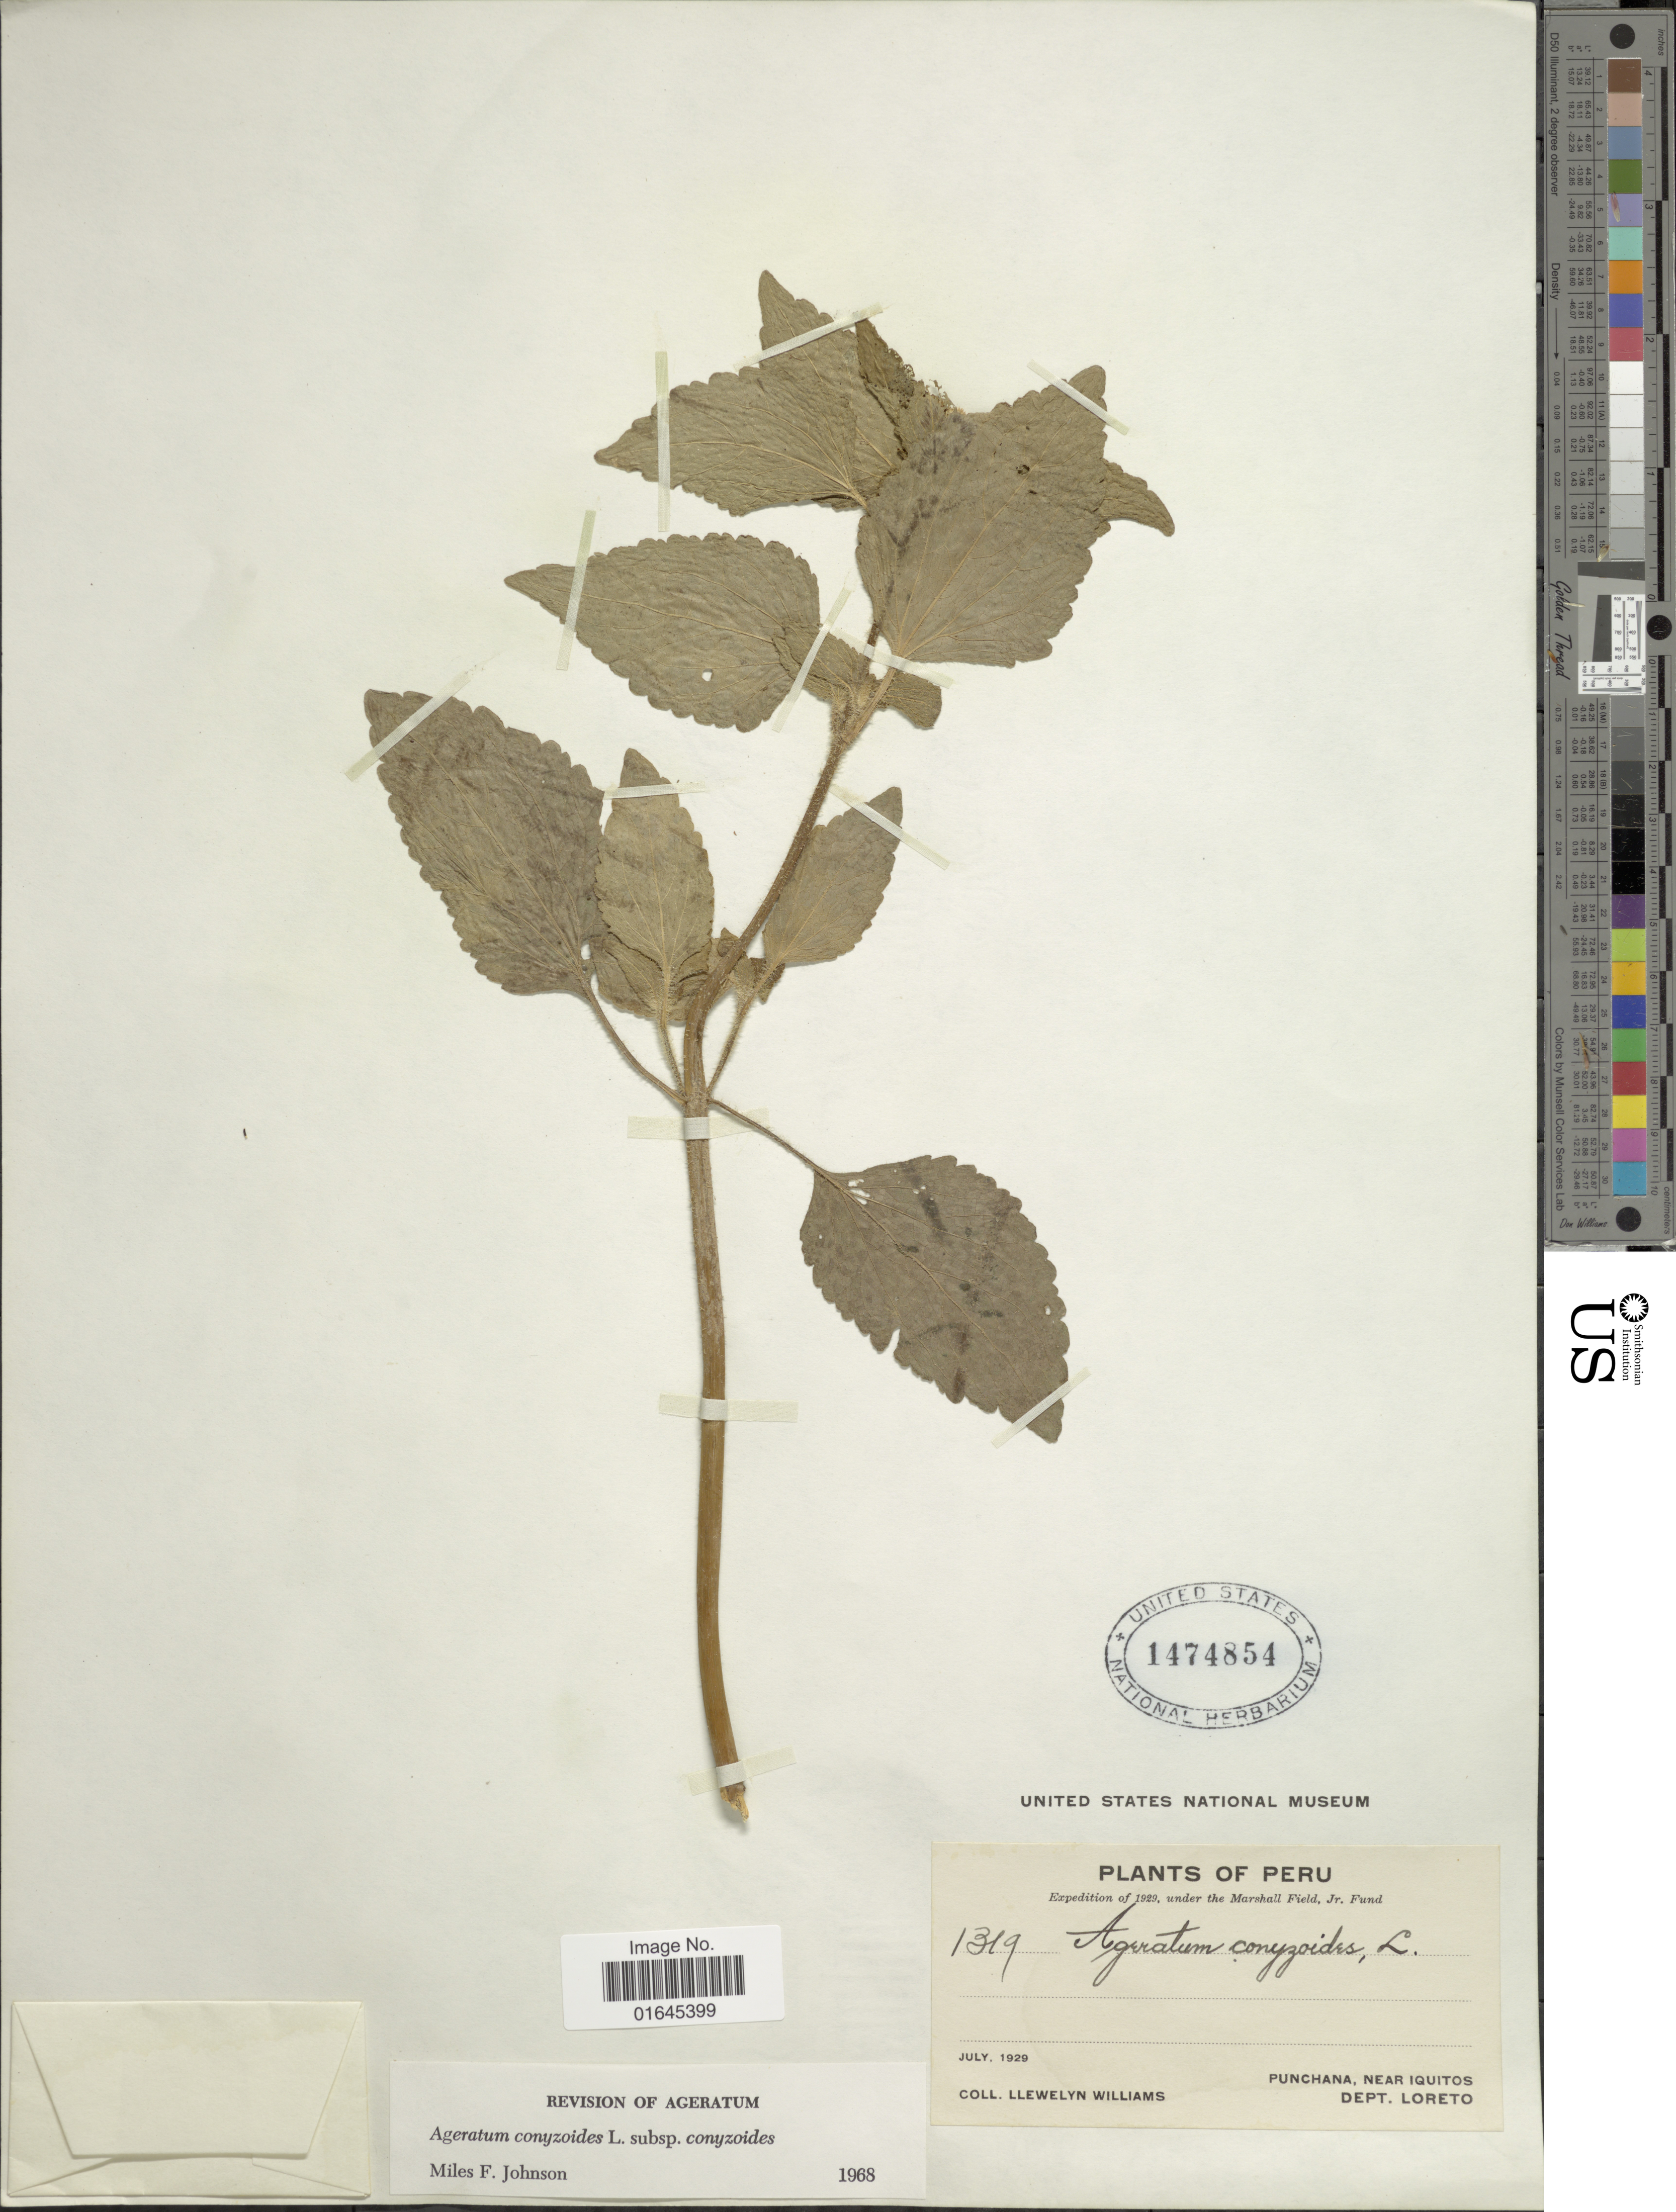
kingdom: Plantae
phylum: Tracheophyta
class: Magnoliopsida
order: Asterales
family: Asteraceae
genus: Ageratum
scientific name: Ageratum conyzoides subsp. conyzoides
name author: L.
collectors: Ll. Williams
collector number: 1319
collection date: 1929-07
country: Peru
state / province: Loreto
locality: Punchana, near Iquitos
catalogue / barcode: US 1474854